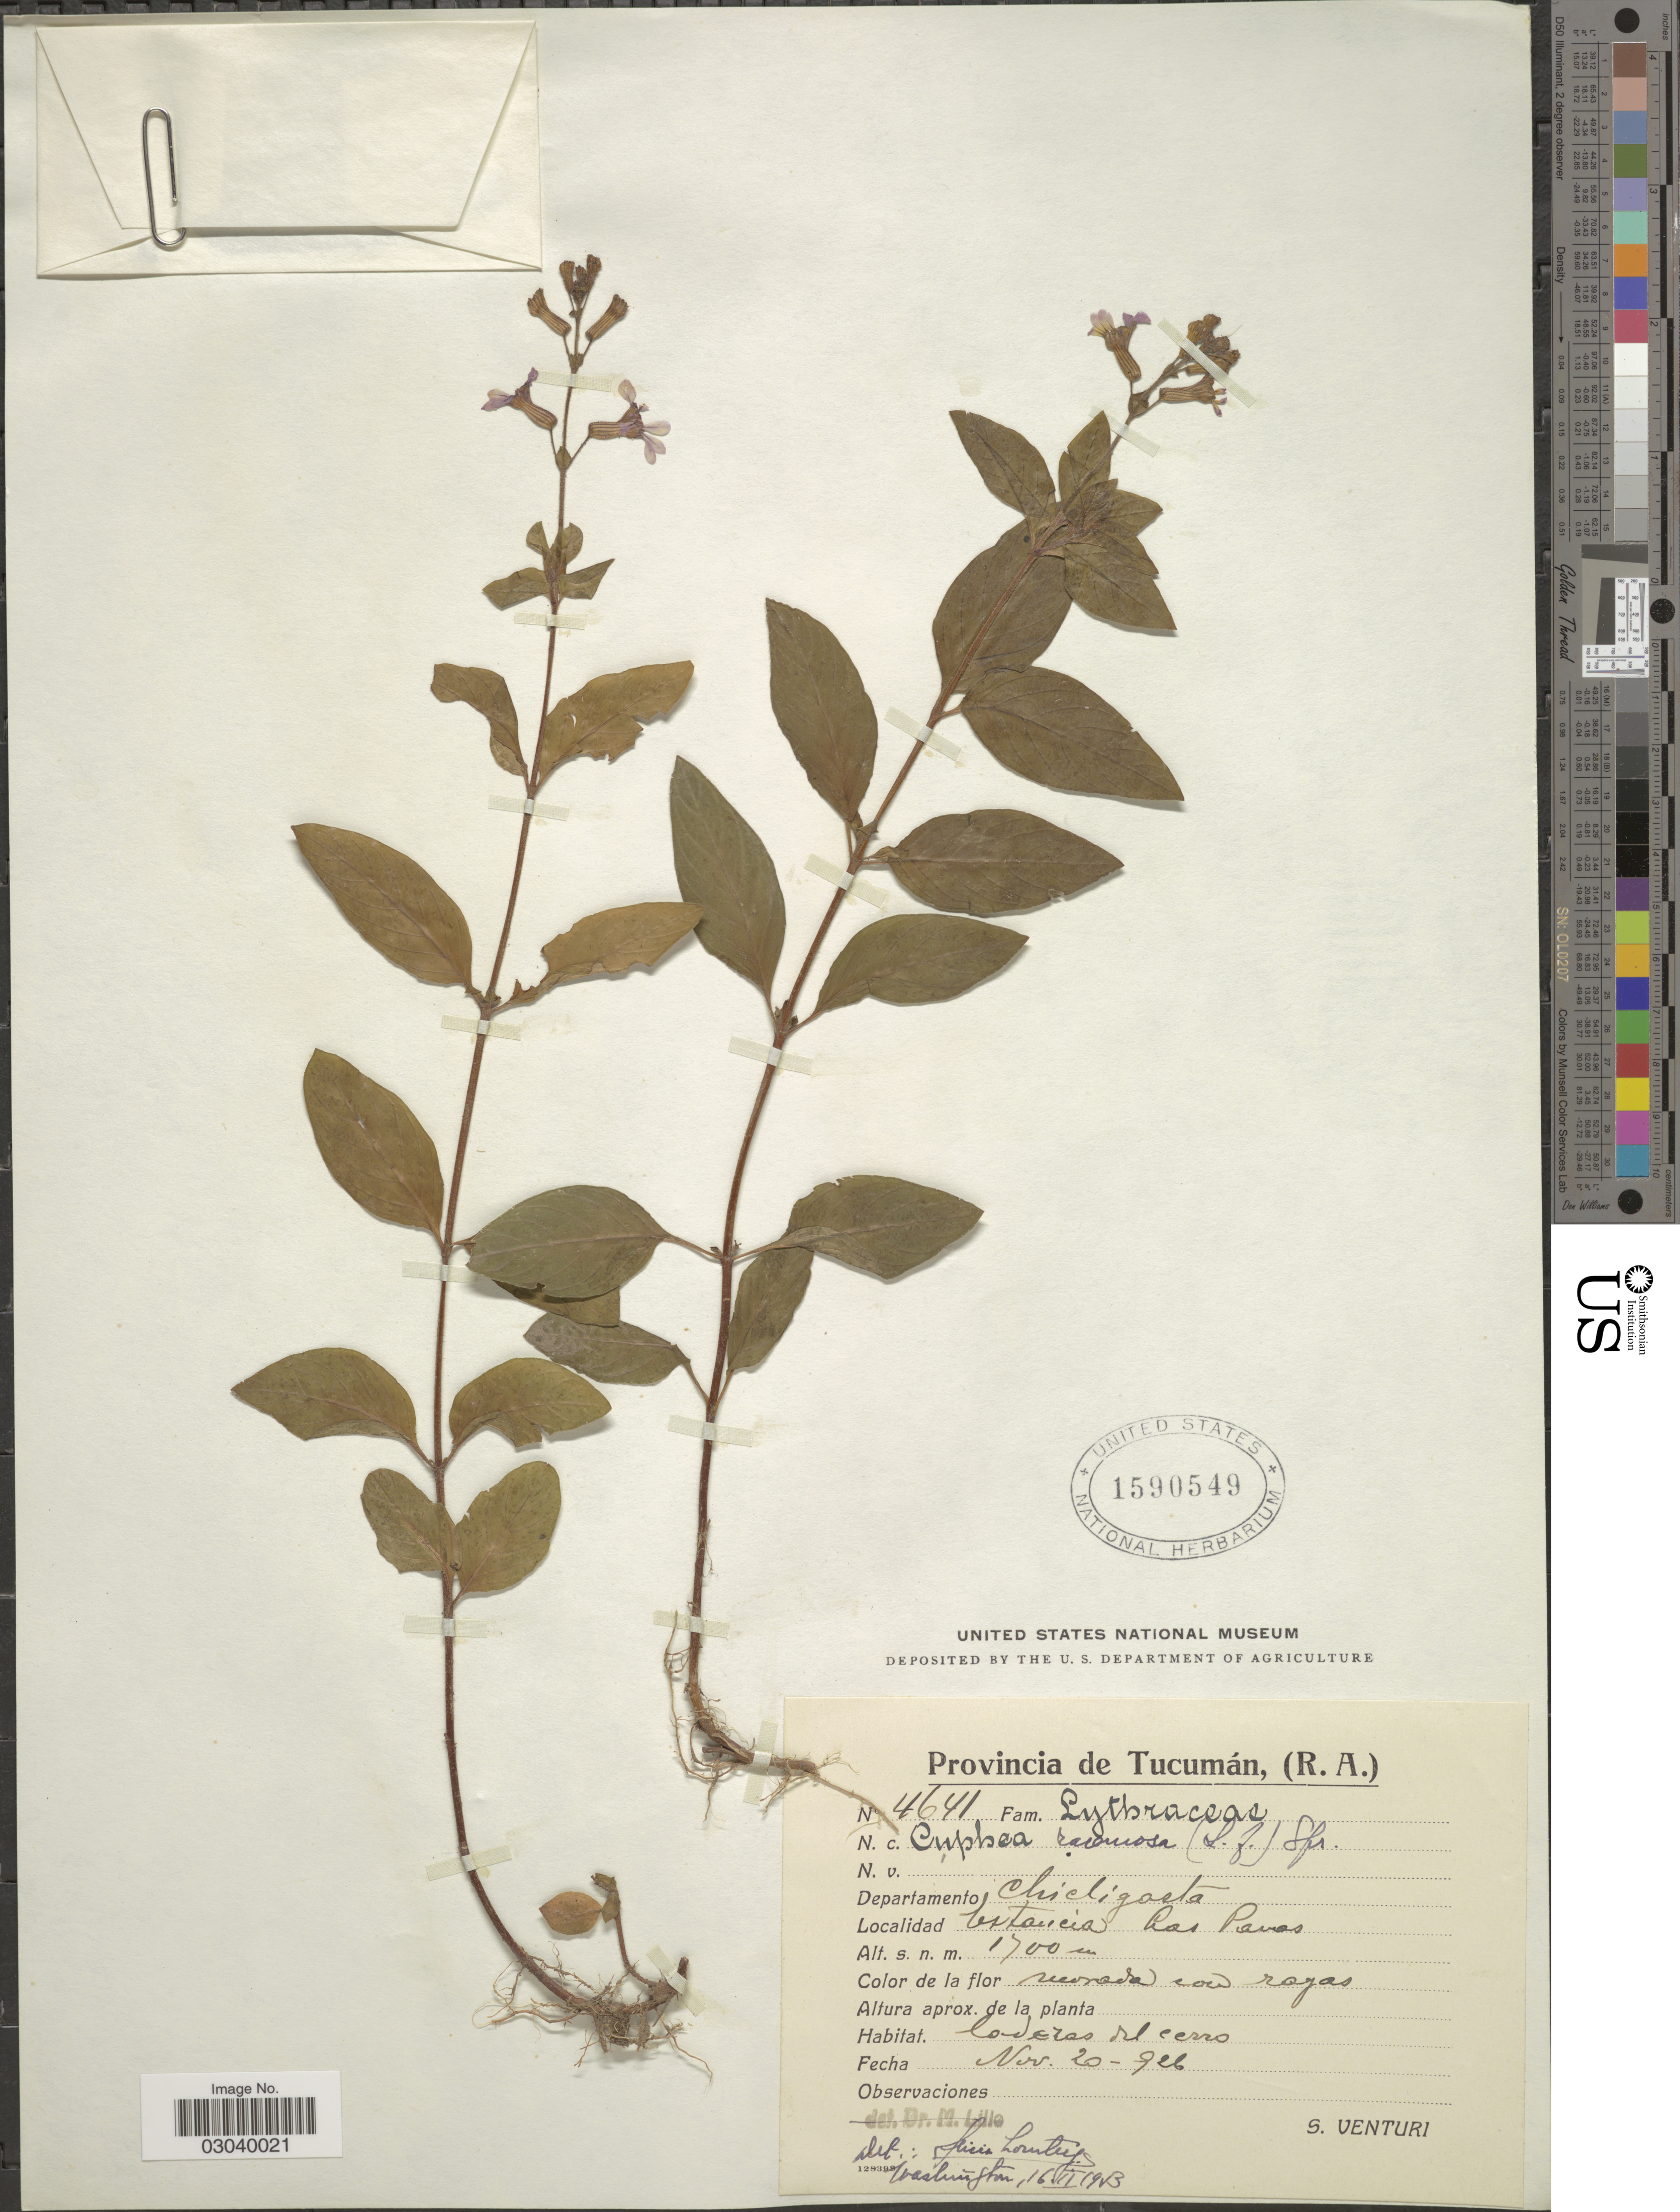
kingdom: Plantae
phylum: Tracheophyta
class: Magnoliopsida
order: Myrtales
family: Lythraceae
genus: Cuphea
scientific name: Cuphea racemosa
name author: (L. f.) Spreng.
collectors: S. Venturi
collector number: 4641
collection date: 1926-11-20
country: Argentina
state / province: Tucuman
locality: Departamento Chicligasta, Estancia Las Pavas.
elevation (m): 1700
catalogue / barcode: US 1590549